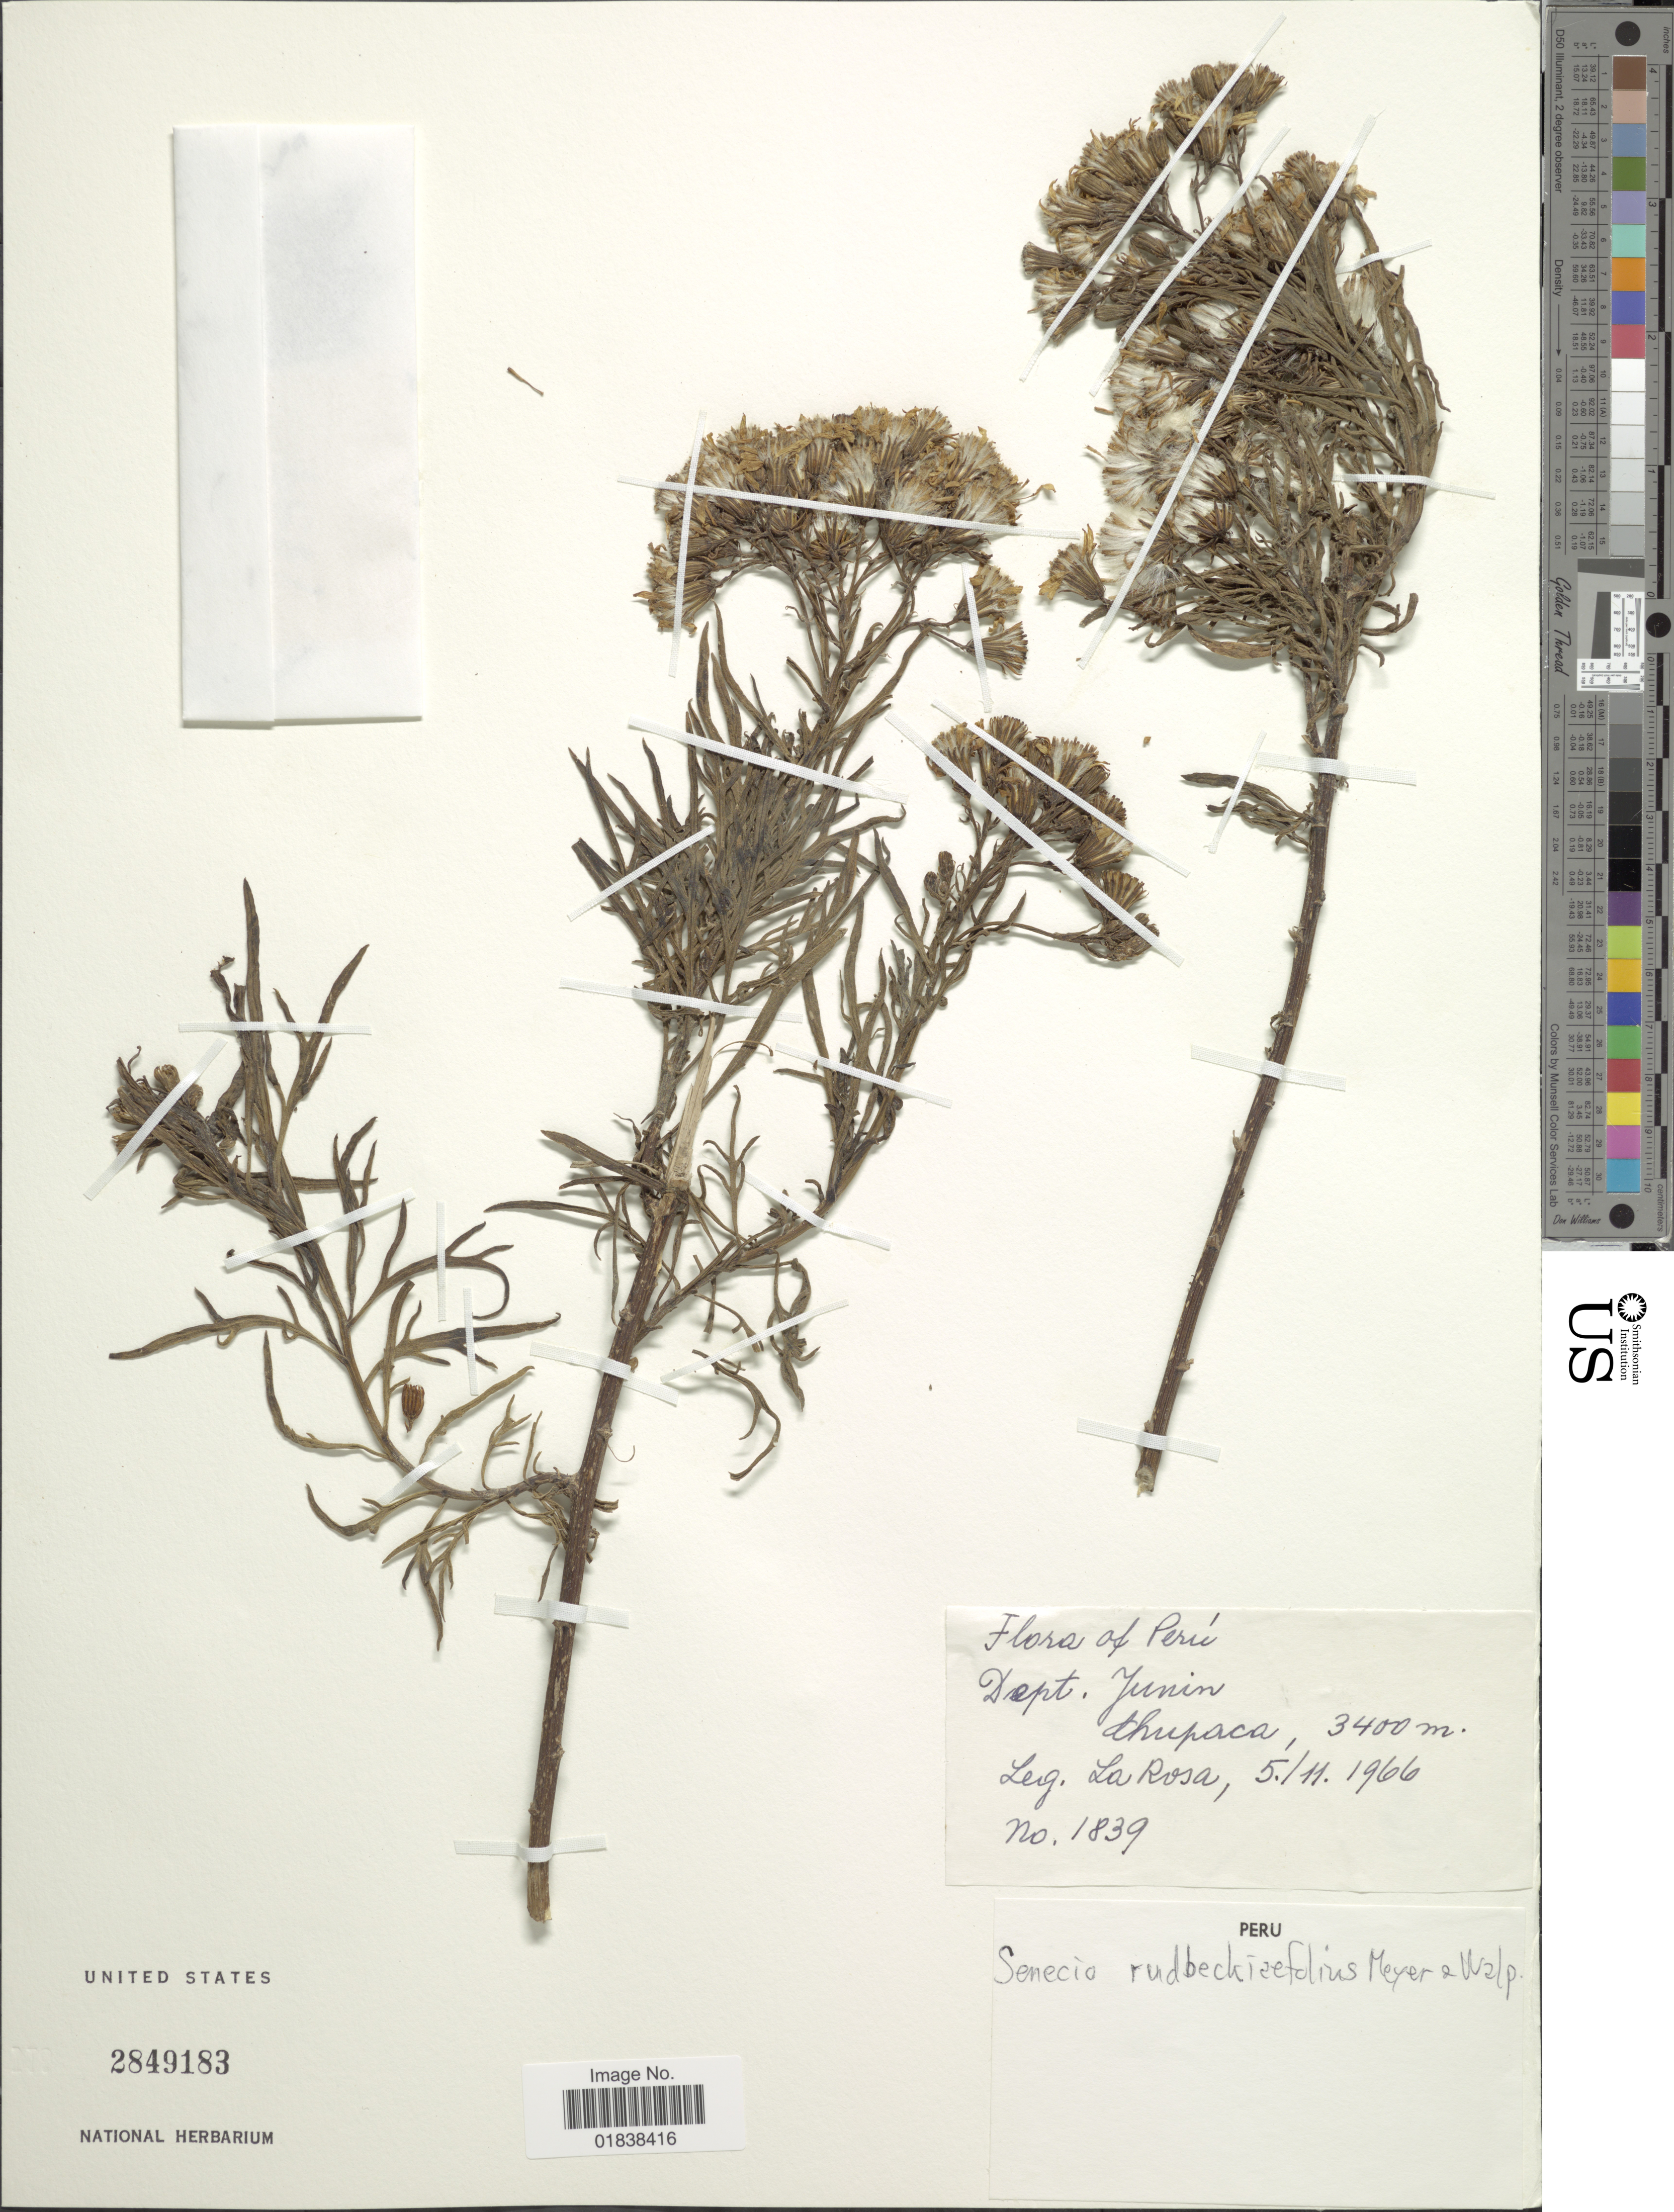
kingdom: Plantae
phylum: Tracheophyta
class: Magnoliopsida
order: Asterales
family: Asteraceae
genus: Senecio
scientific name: Senecio rudbeckiifolius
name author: Meyen & Walp.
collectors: -. La Rosa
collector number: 1839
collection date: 1966-11-05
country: Peru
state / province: Junín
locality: Chupaca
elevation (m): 3400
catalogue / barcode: US 2849183